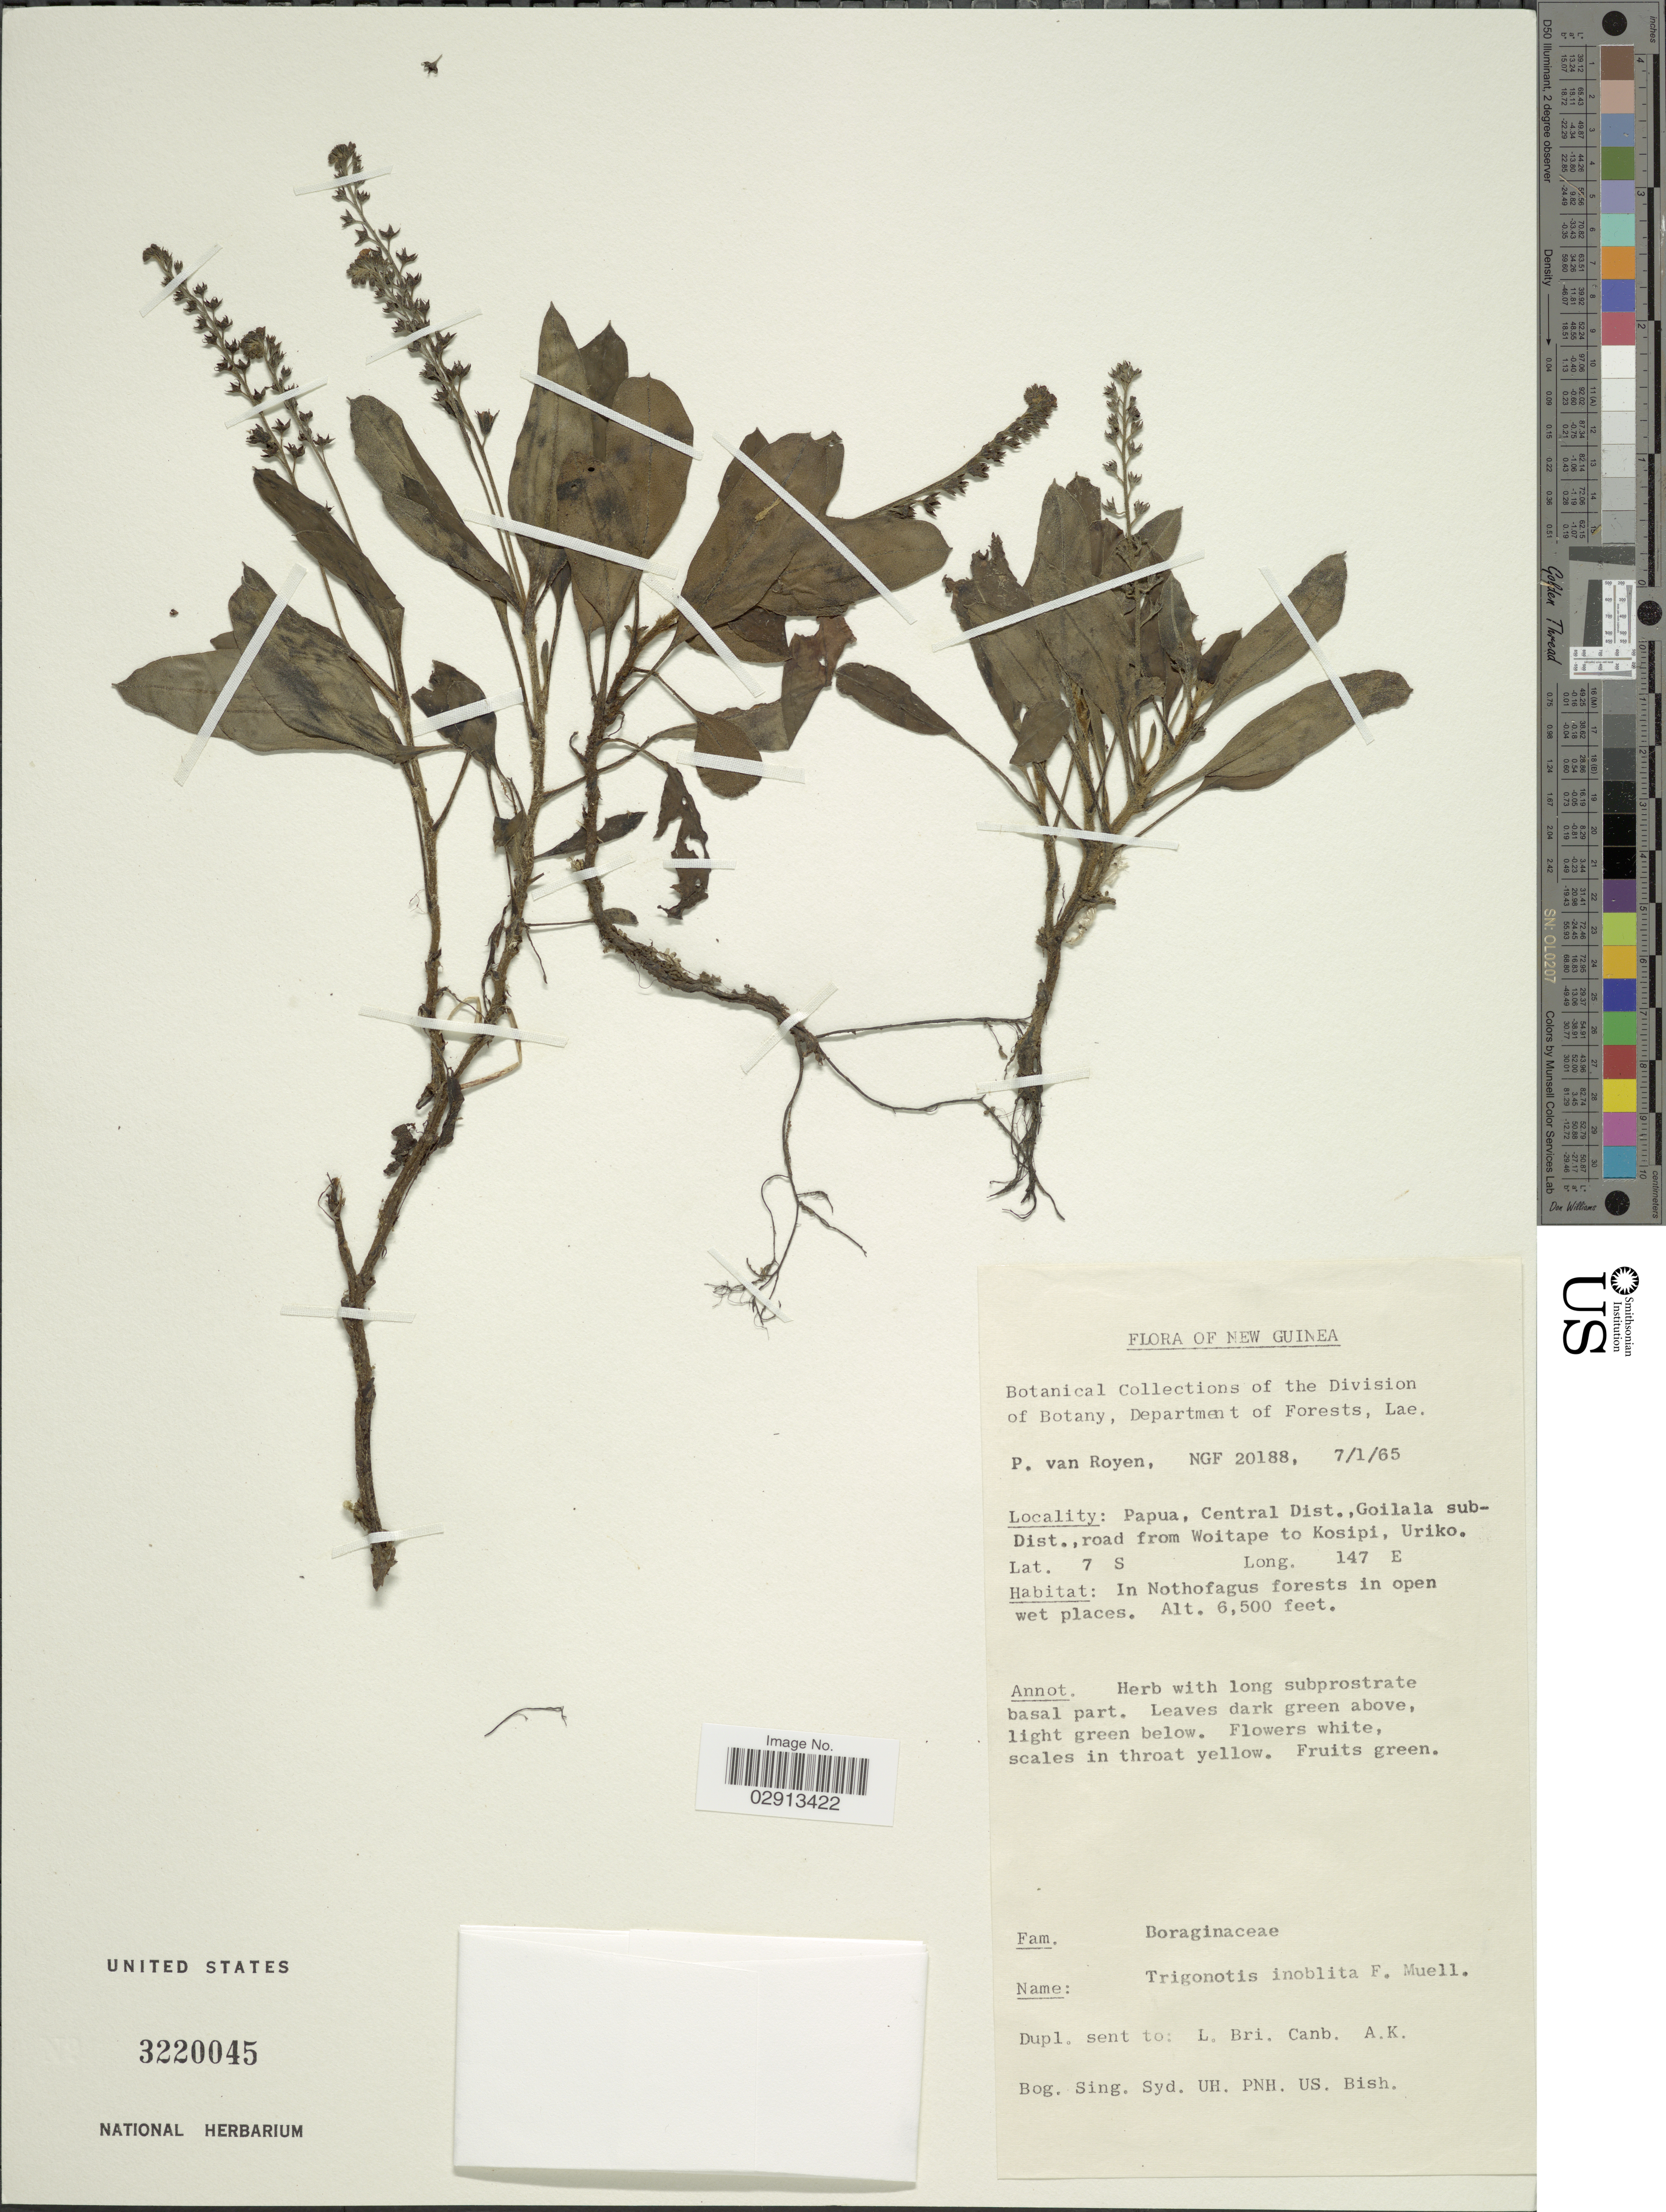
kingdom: Plantae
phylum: Tracheophyta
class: Magnoliopsida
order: Boraginales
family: Boraginaceae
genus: Trigonotis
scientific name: Trigonotis inoblita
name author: F. Muell.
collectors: P. van Royen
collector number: NGF 20188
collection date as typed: Transcribed d/m/y: 7/1/65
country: Papua New Guinea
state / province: Central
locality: New Guinea. Papua, Central Dist., Goilala sub-Dist., road from Woitape to Kosipi, Uriko.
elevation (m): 1981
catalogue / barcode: US 3220045